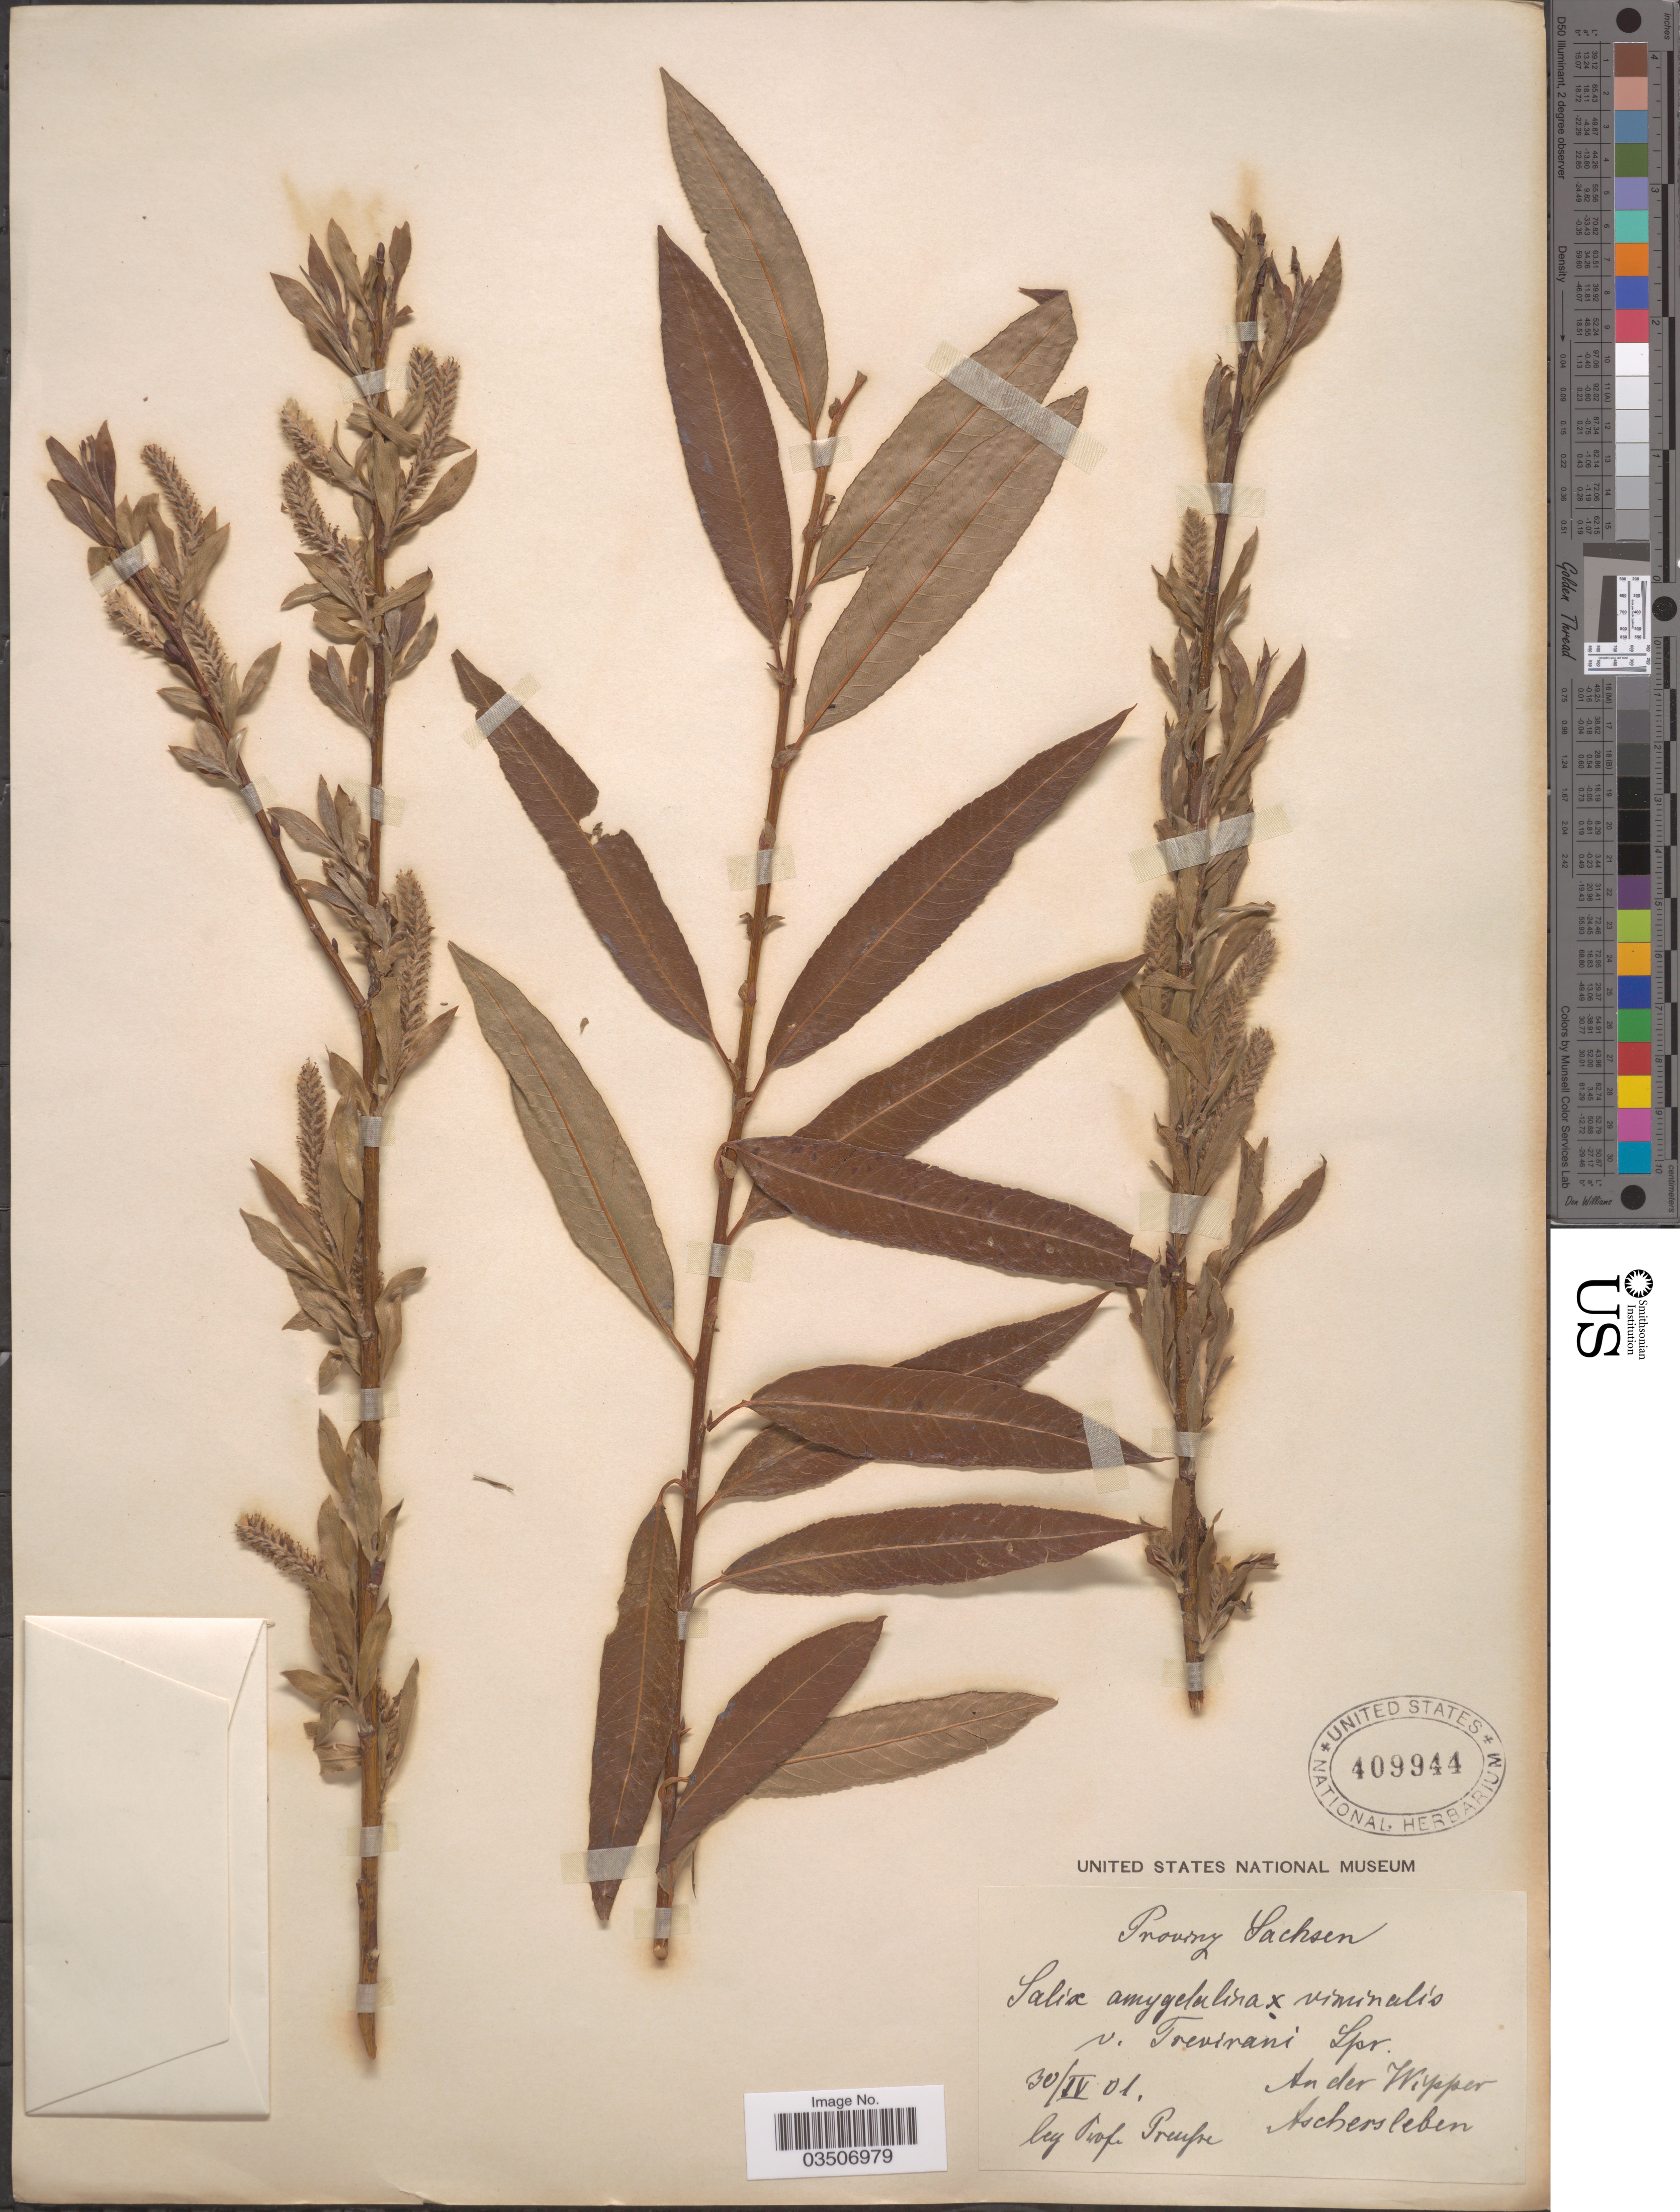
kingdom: Plantae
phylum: Tracheophyta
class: Magnoliopsida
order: Malpighiales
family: Salicaceae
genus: Salix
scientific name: Salix amygdalina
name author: L.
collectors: Preusse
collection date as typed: Transcribed d/m/y: 30/4/1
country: Germany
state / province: Sachsen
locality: An der Wipper. Aschersleben.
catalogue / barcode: US 409944